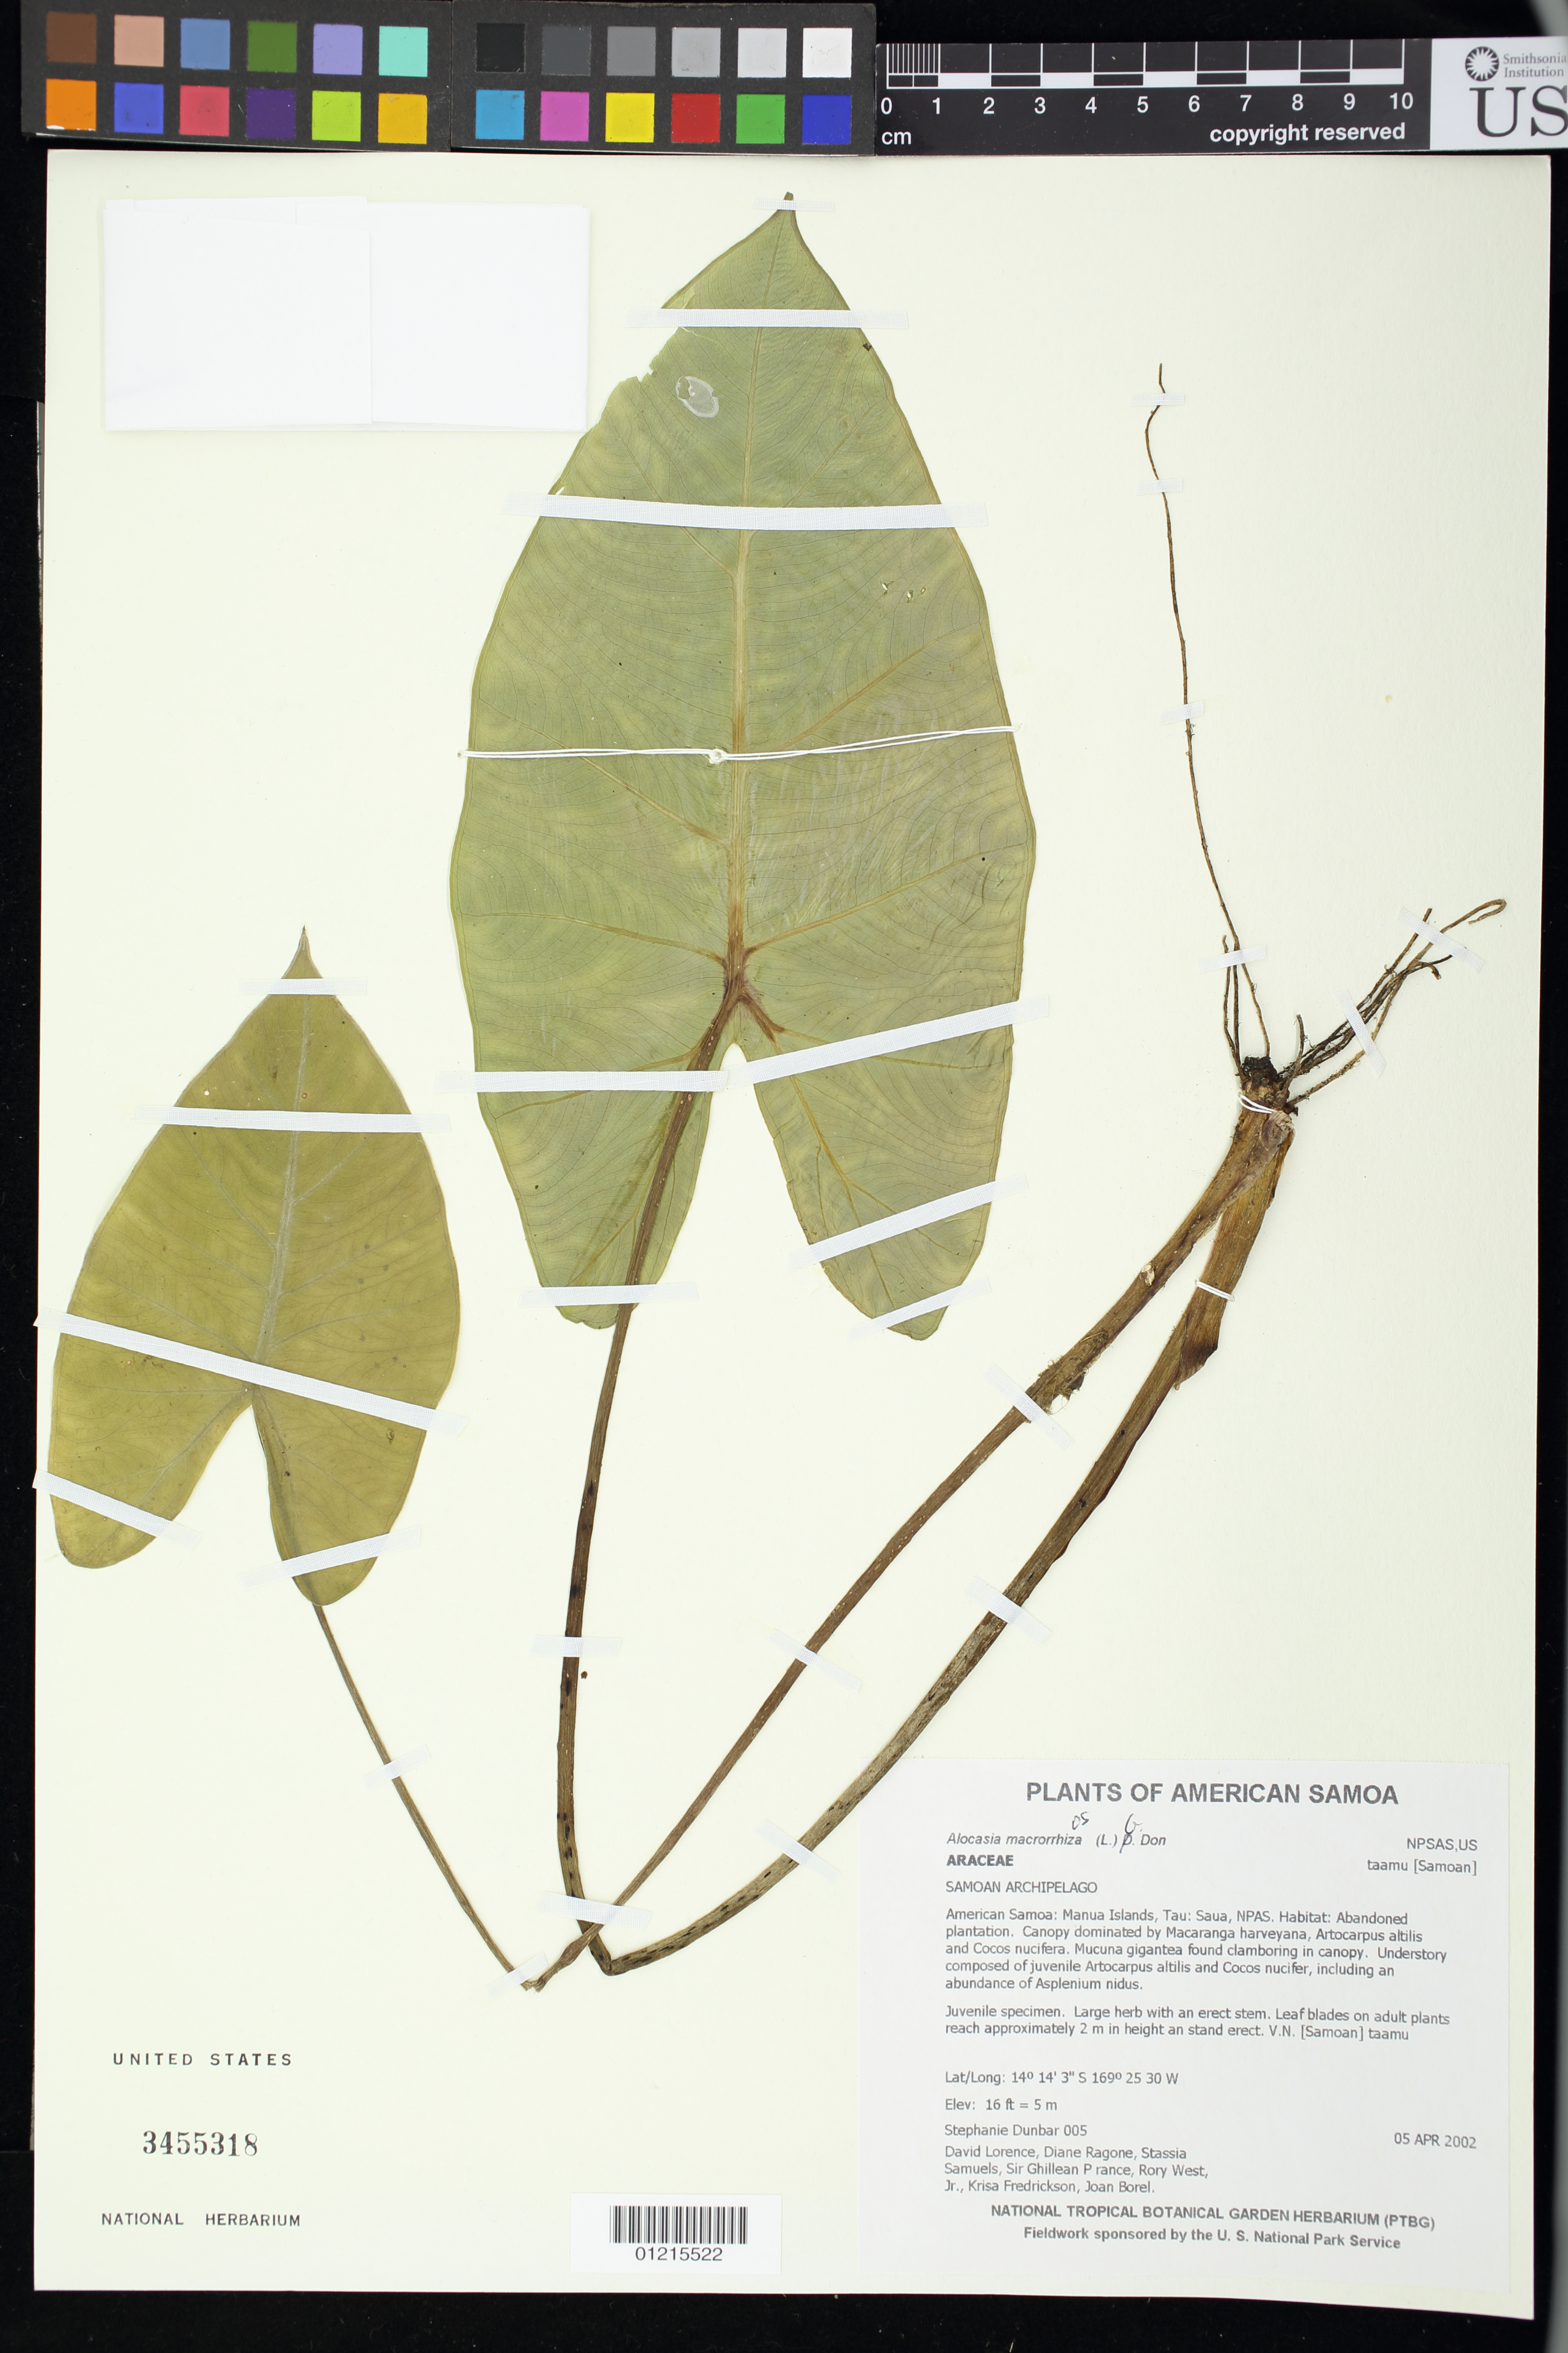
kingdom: Plantae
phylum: Tracheophyta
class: Liliopsida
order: Alismatales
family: Araceae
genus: Alocasia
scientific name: Alocasia macrorrhiza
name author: (L.) Schott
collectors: S. Dunbar, D. Lorence, D. Ragone, S. Samuels, G. T. Prance, R. West & K. Fredrickson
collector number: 5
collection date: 2002-04-05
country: American Samoa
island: Ta'u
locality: Saua, NPAS.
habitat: Abandoned plantation. Canopy dominated by Macaranga harveyana, Atrocarpus atilis, and Cocos nucifera. Mucuna gigantea found clamboring in canopy. Understory composed of juvenile Atrocarpus atilis and Cocos nucifera, including an abundance of Asplenium nidus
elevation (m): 5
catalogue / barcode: US 3455318